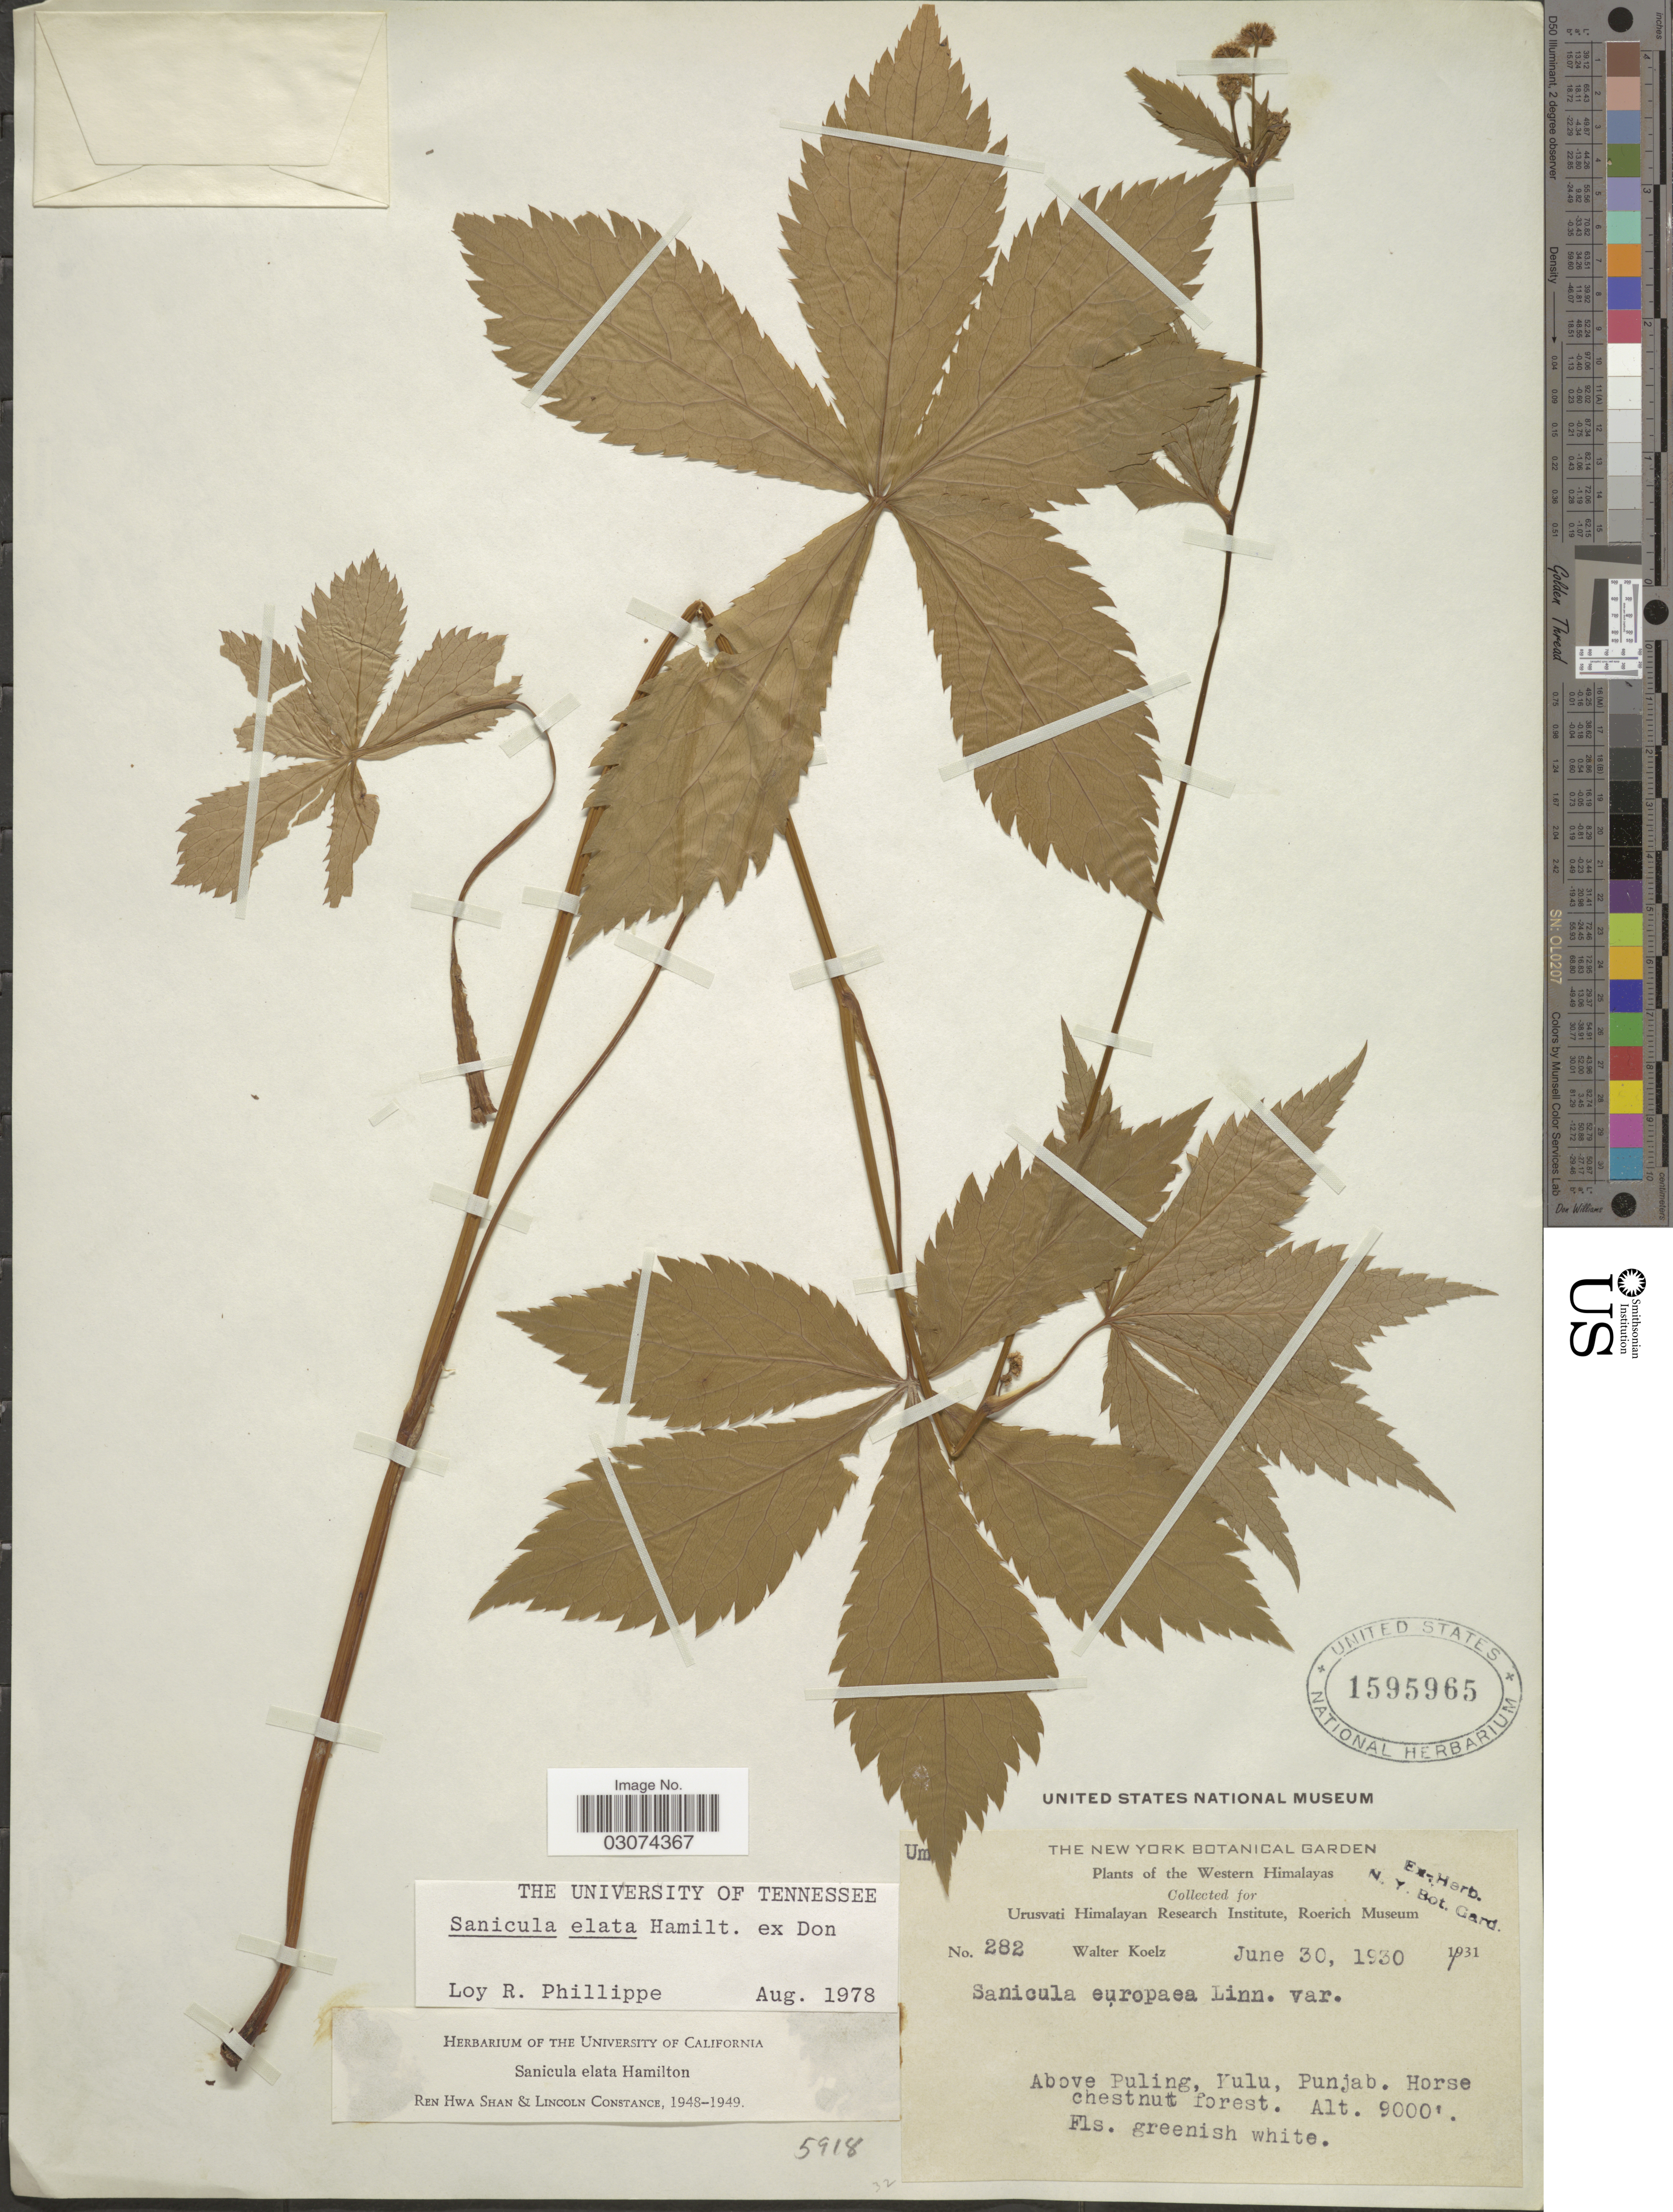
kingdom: Plantae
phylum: Tracheophyta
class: Magnoliopsida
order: Apiales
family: Apiaceae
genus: Sanicula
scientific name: Sanicula elata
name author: Buch.-Ham. ex D. Don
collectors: W. N. Koelz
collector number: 282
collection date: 1930-06-30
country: India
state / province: Punjab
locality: Western Himalayas. Above Puling, Kulu, Punjab.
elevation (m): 2743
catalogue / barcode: US 1595965